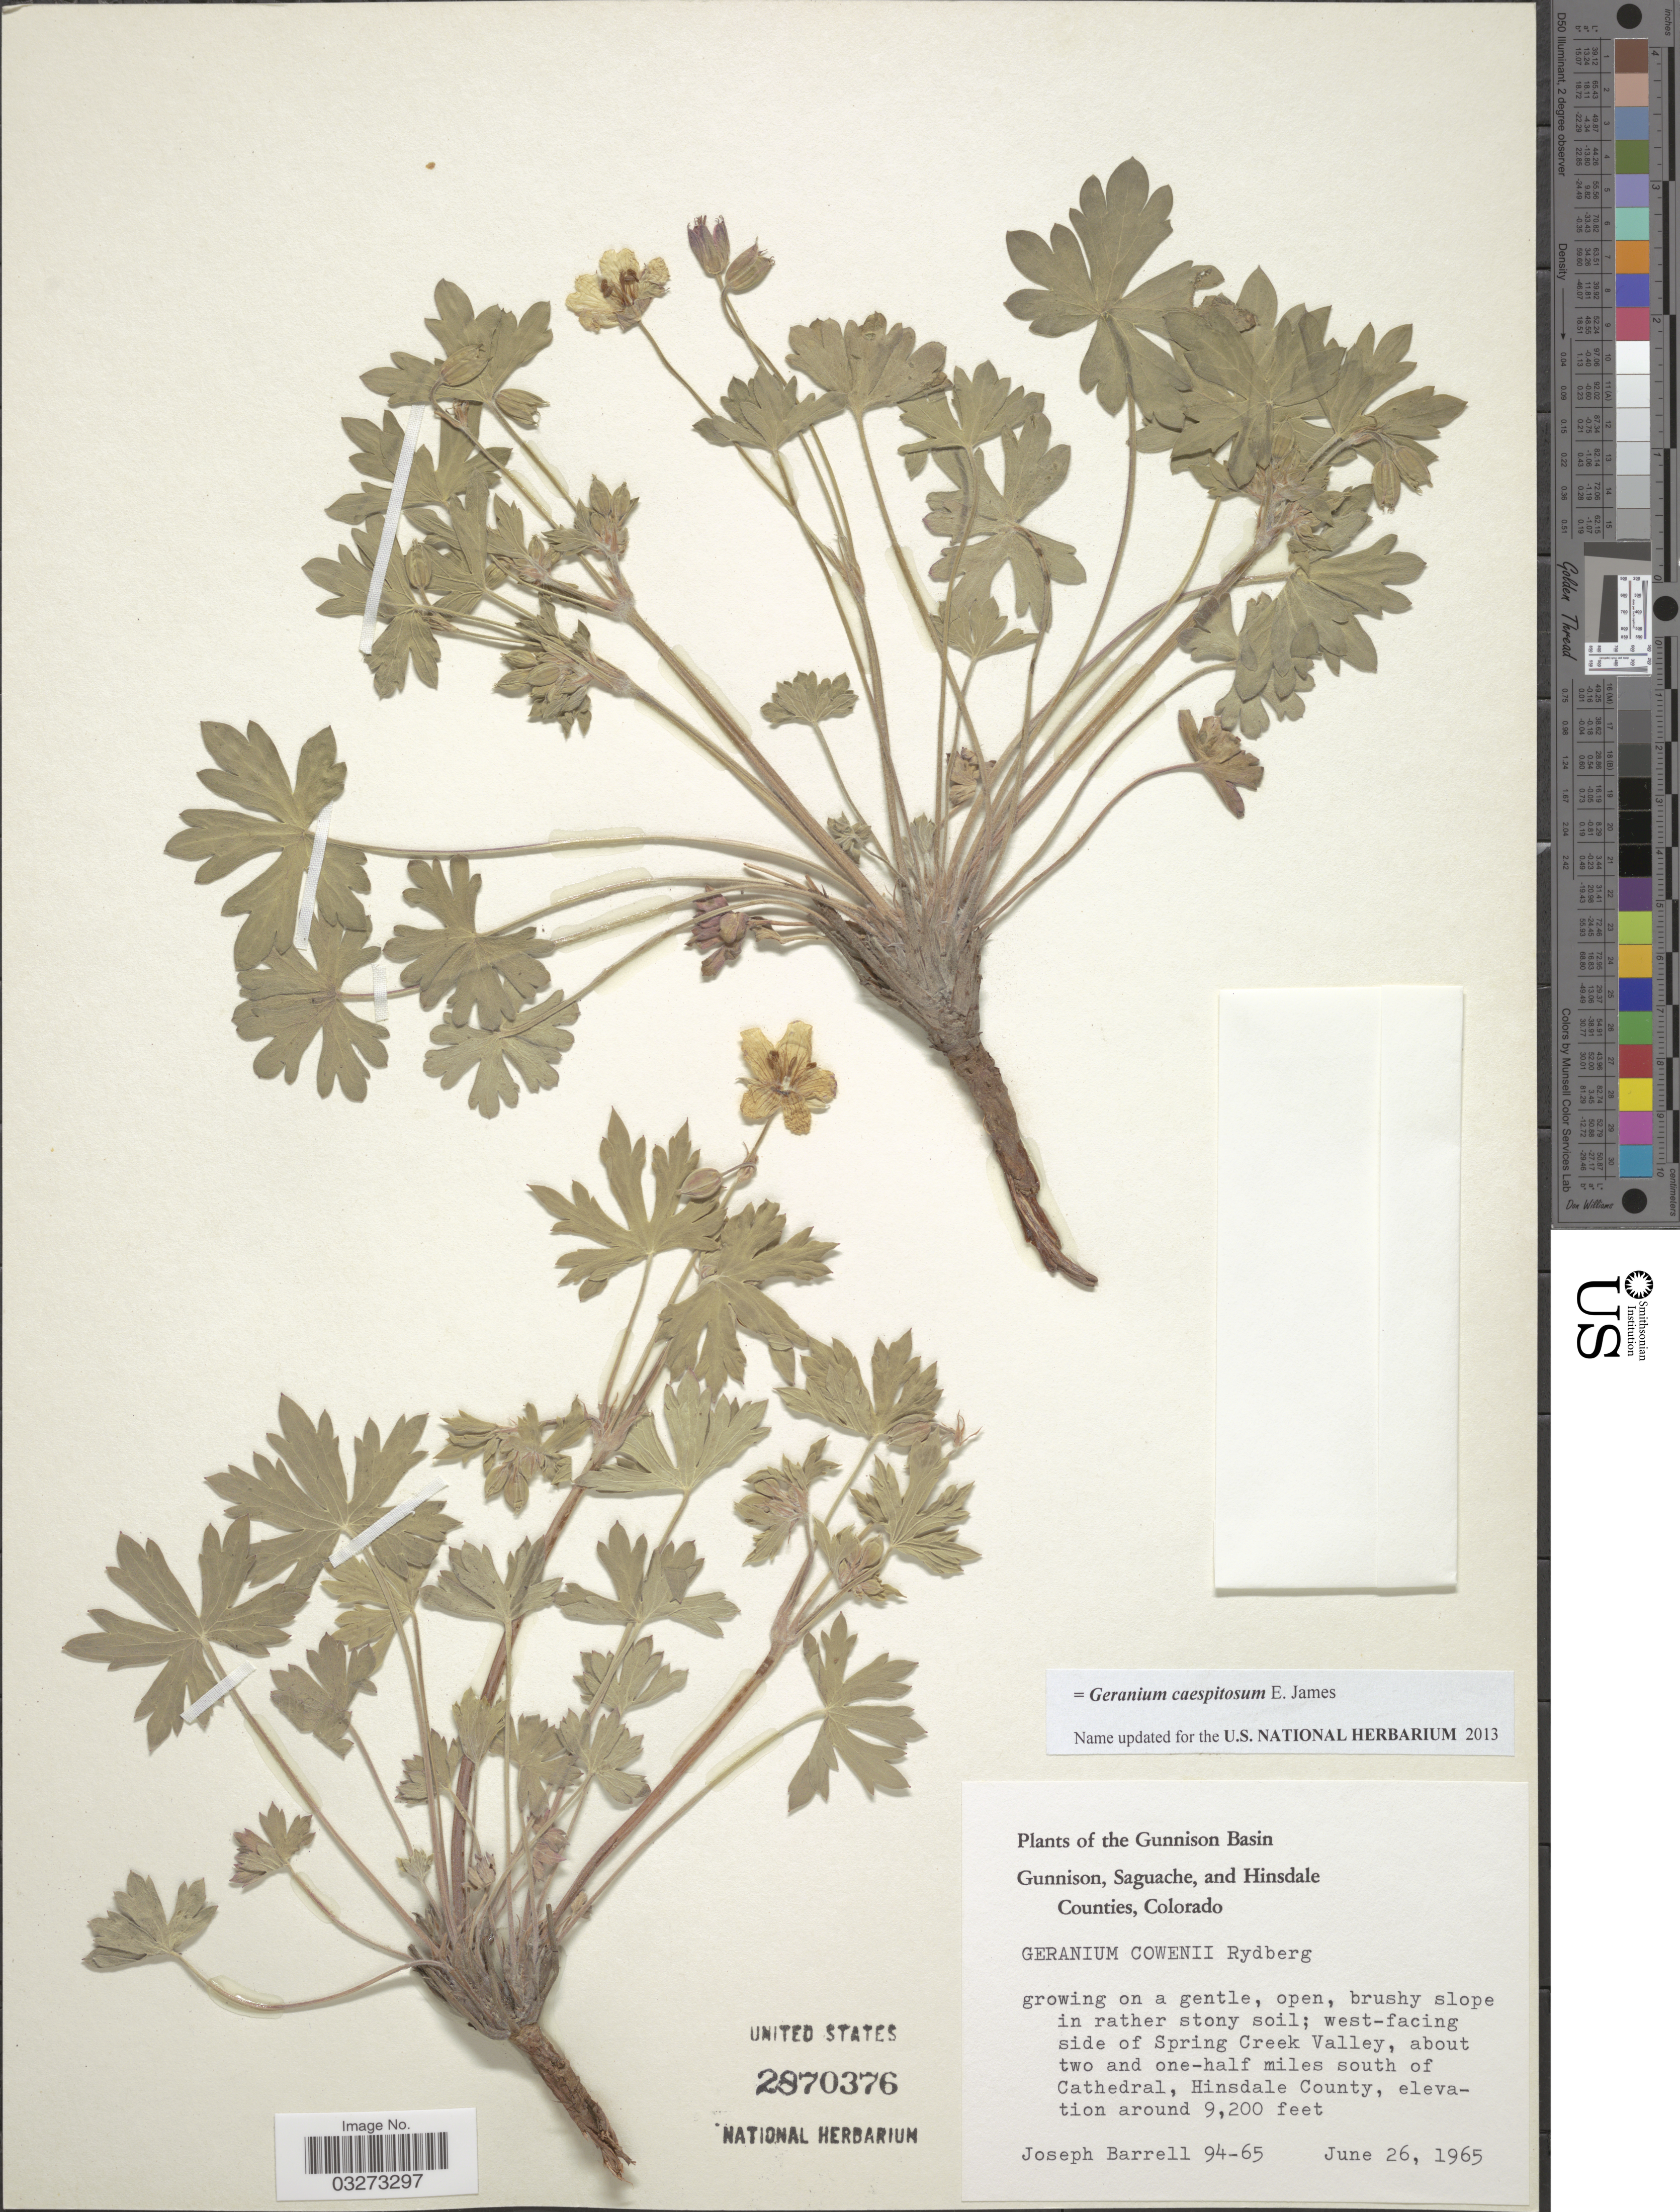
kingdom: Plantae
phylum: Tracheophyta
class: Magnoliopsida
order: Geraniales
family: Geraniaceae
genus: Geranium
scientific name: Geranium caespitosum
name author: E. James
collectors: J. Barrell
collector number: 94-65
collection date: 1965-06-26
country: United States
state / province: Colorado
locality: The Gunnison Basin. West-facing side of Spring Creek Valley, about two and one-half miles south of Cathedral, Hinsdale County.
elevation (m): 2804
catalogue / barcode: US 2870376